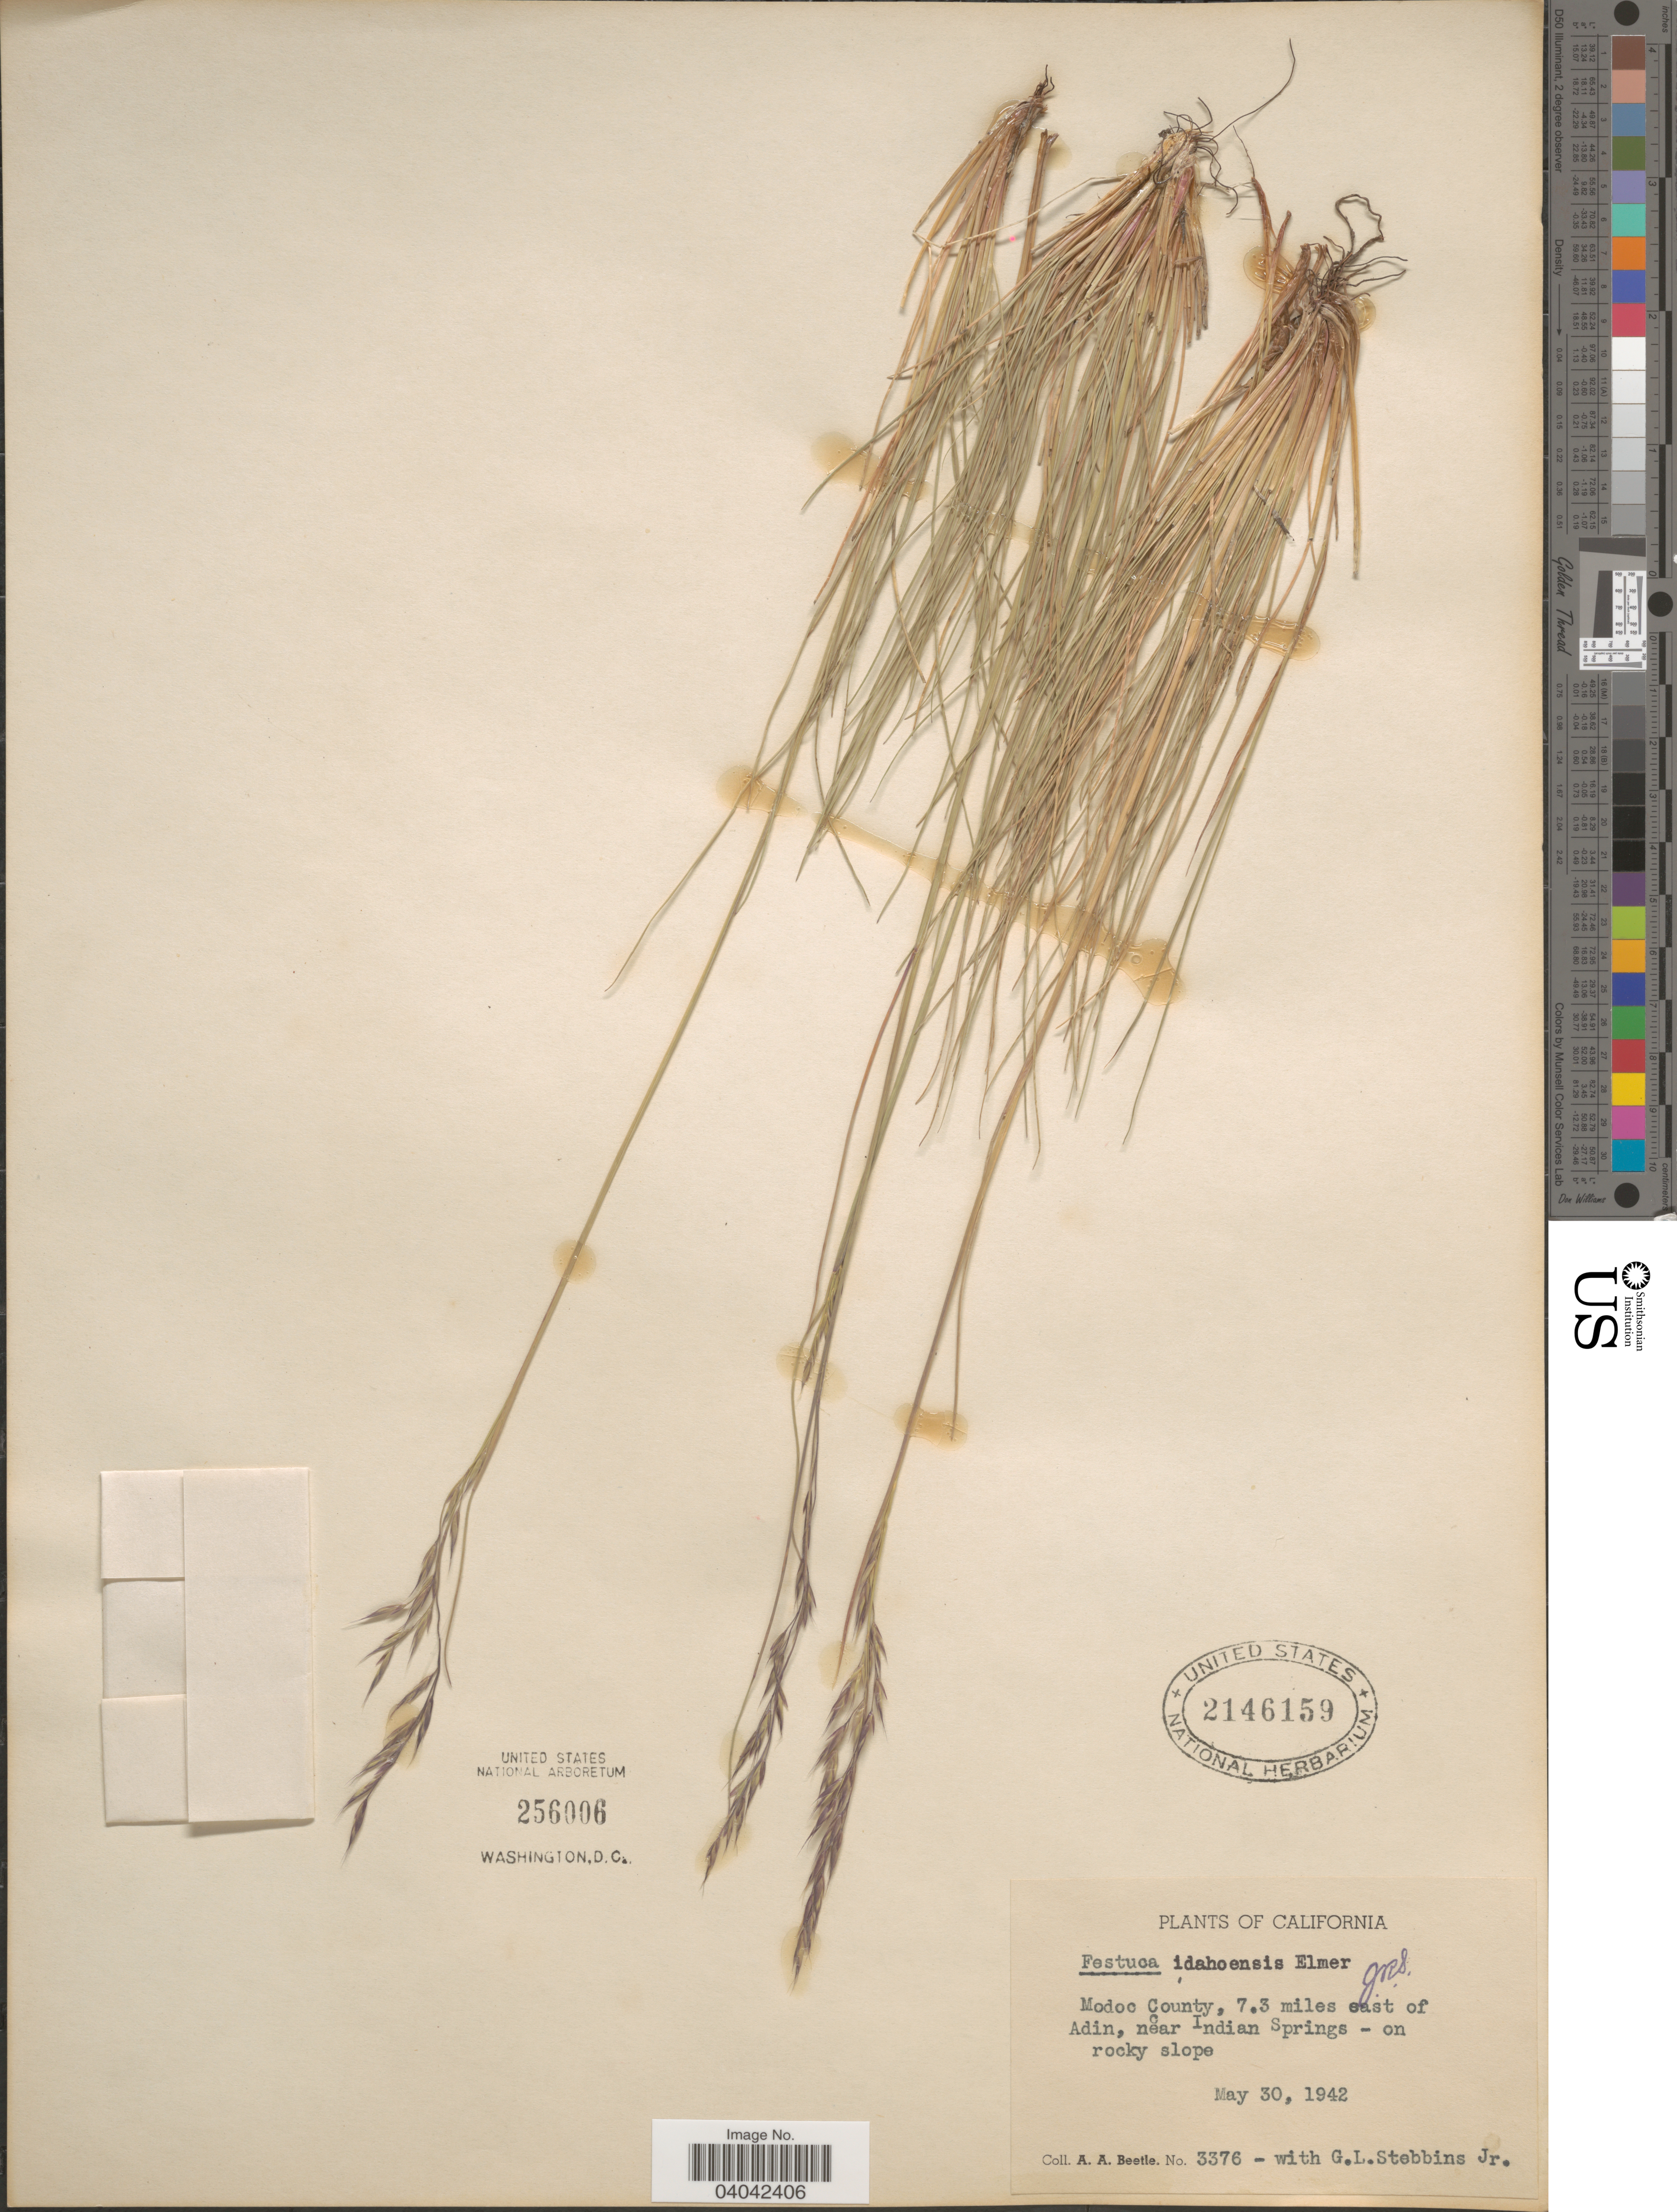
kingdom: Plantae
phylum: Tracheophyta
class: Liliopsida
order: Poales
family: Poaceae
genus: Festuca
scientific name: Festuca idahoensis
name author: Elmer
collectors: A. A. Beetle & G. L. Stebbins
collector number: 3376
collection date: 1942-05-30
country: United States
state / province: California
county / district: Modoc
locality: Modoc County, 7.3 miles east of Adin, near Indian Springs - on rocky slope.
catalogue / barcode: US 2146159